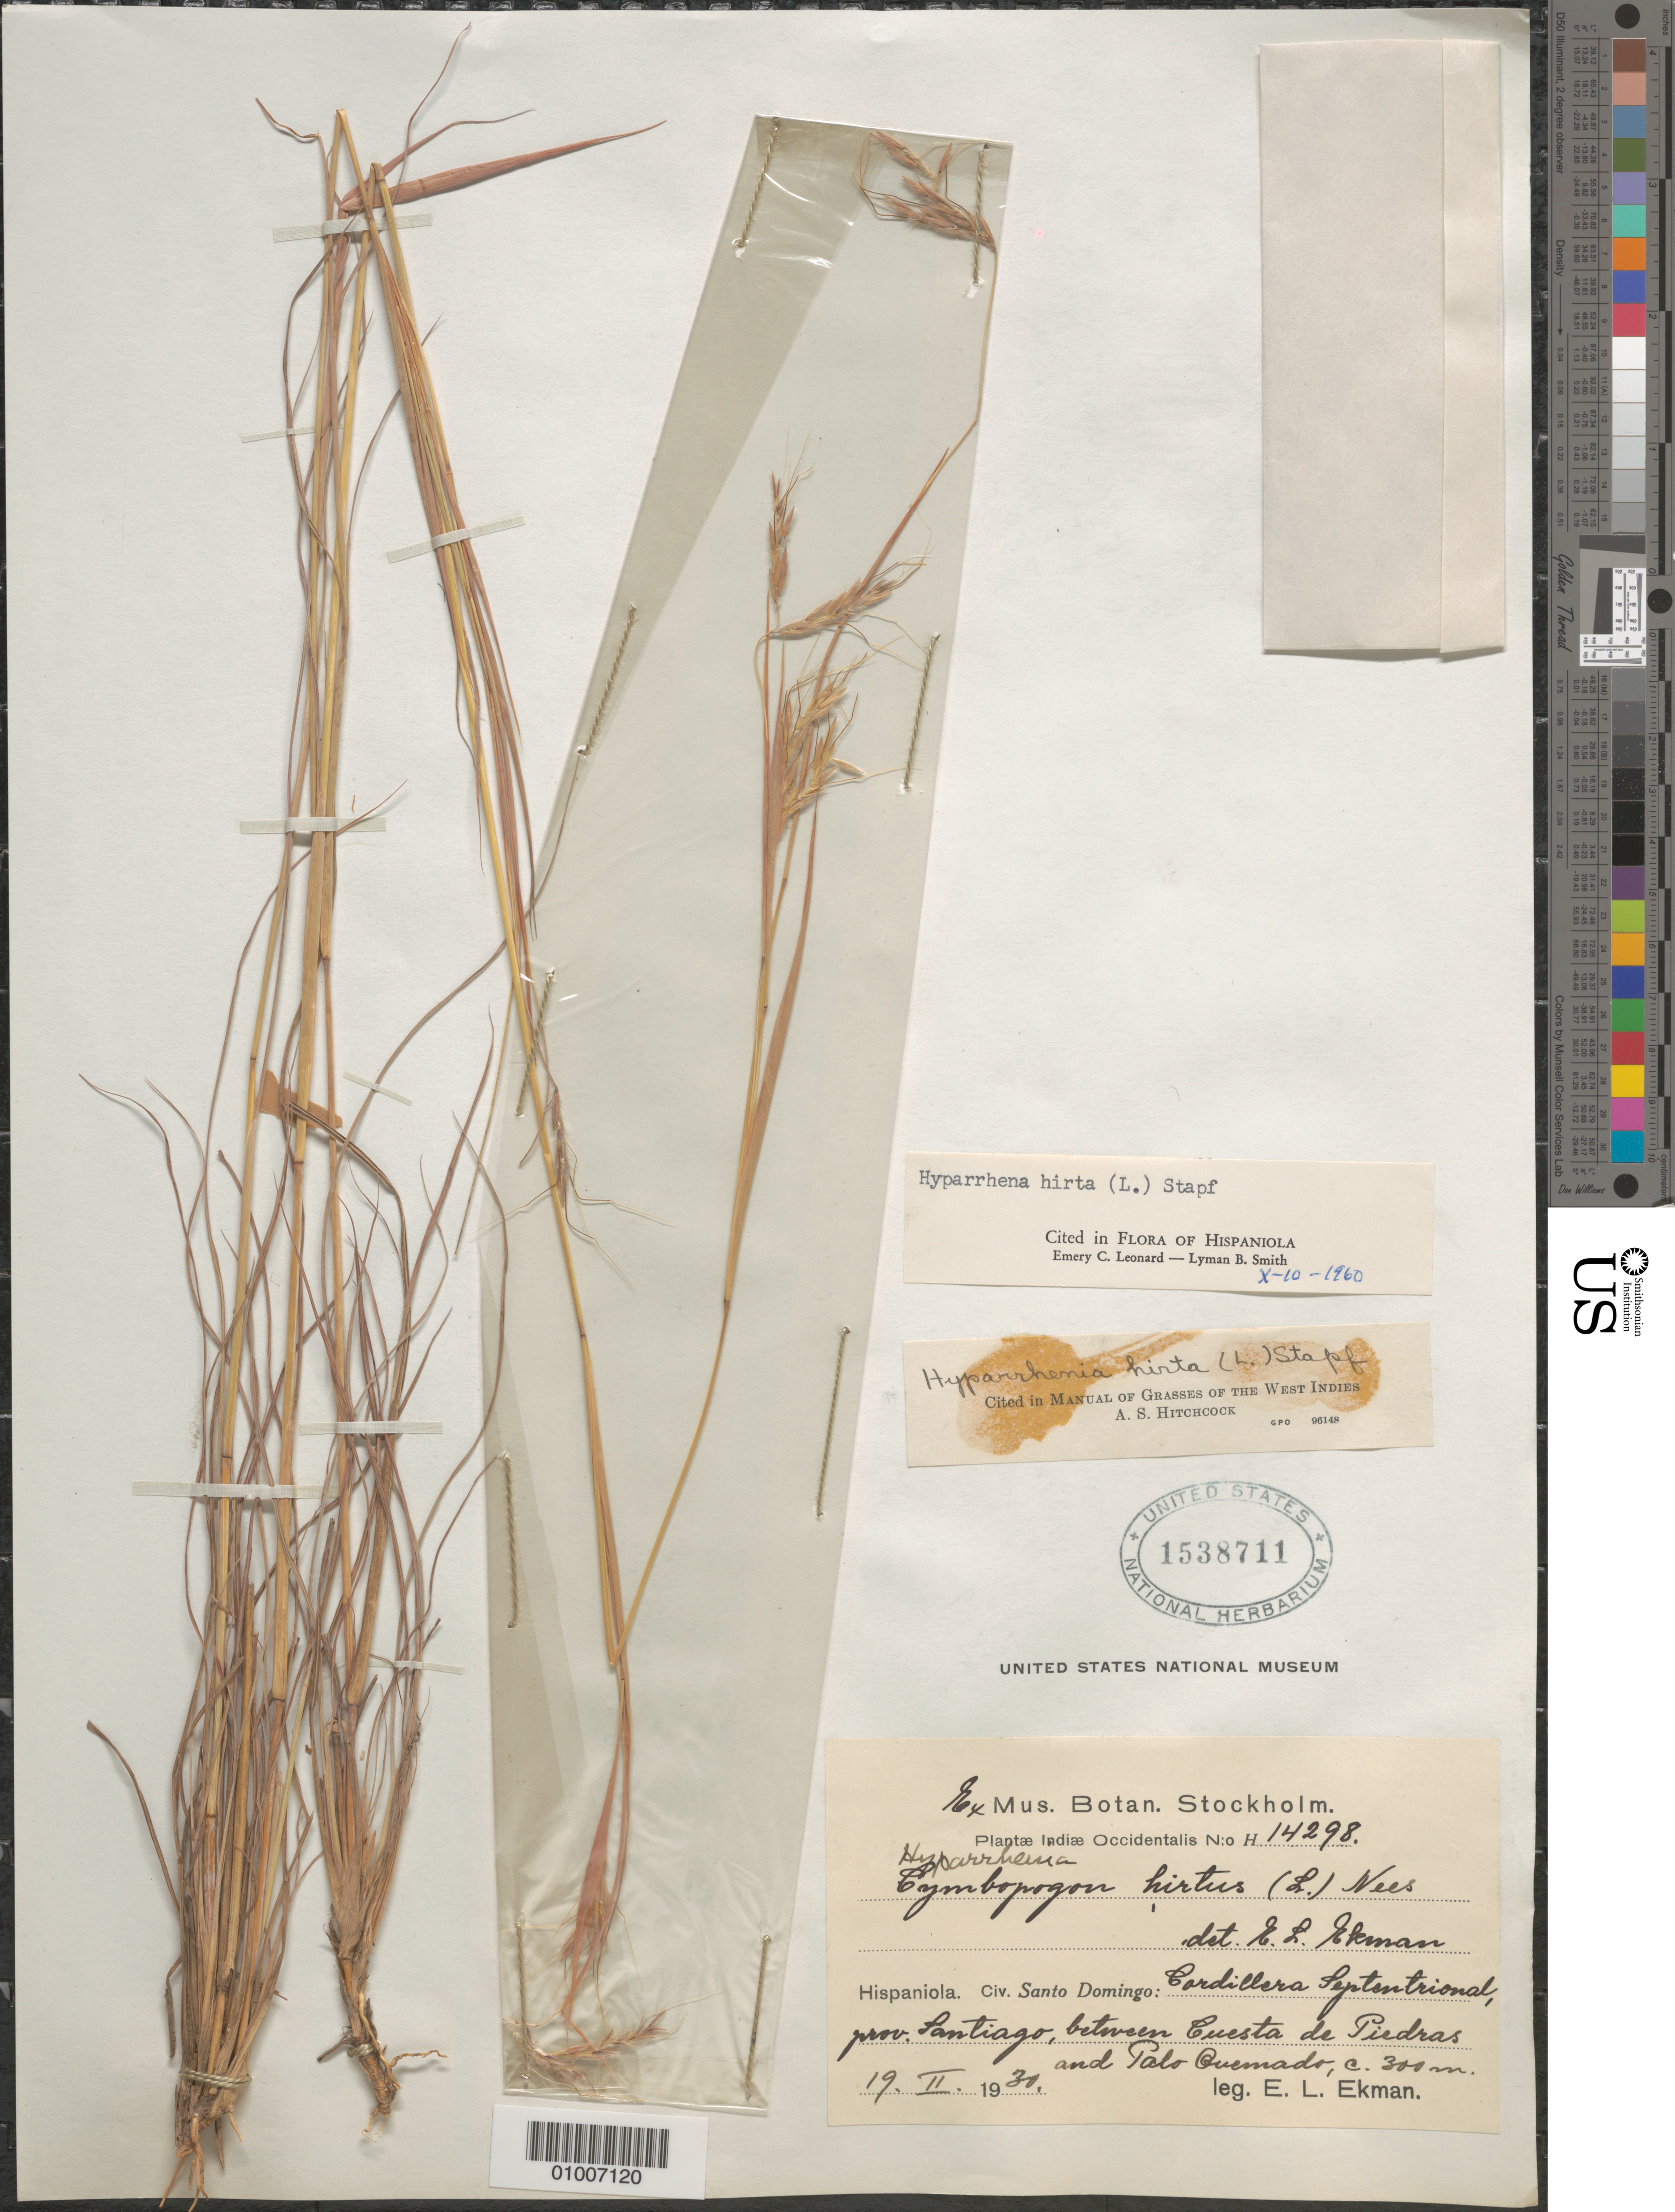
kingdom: Plantae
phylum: Tracheophyta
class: Liliopsida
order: Poales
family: Poaceae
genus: Hyparrhenia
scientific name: Hyparrhenia hirta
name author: (L.) Stapf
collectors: E. L. Ekman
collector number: H 14298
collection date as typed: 19 Feb 1930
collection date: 1930-02-19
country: Dominican Republic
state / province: Santiago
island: Hispaniola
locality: Cordillera Septentrional, between Cuesta de Piedras and Palo Quemado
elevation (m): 300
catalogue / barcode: US 1538711